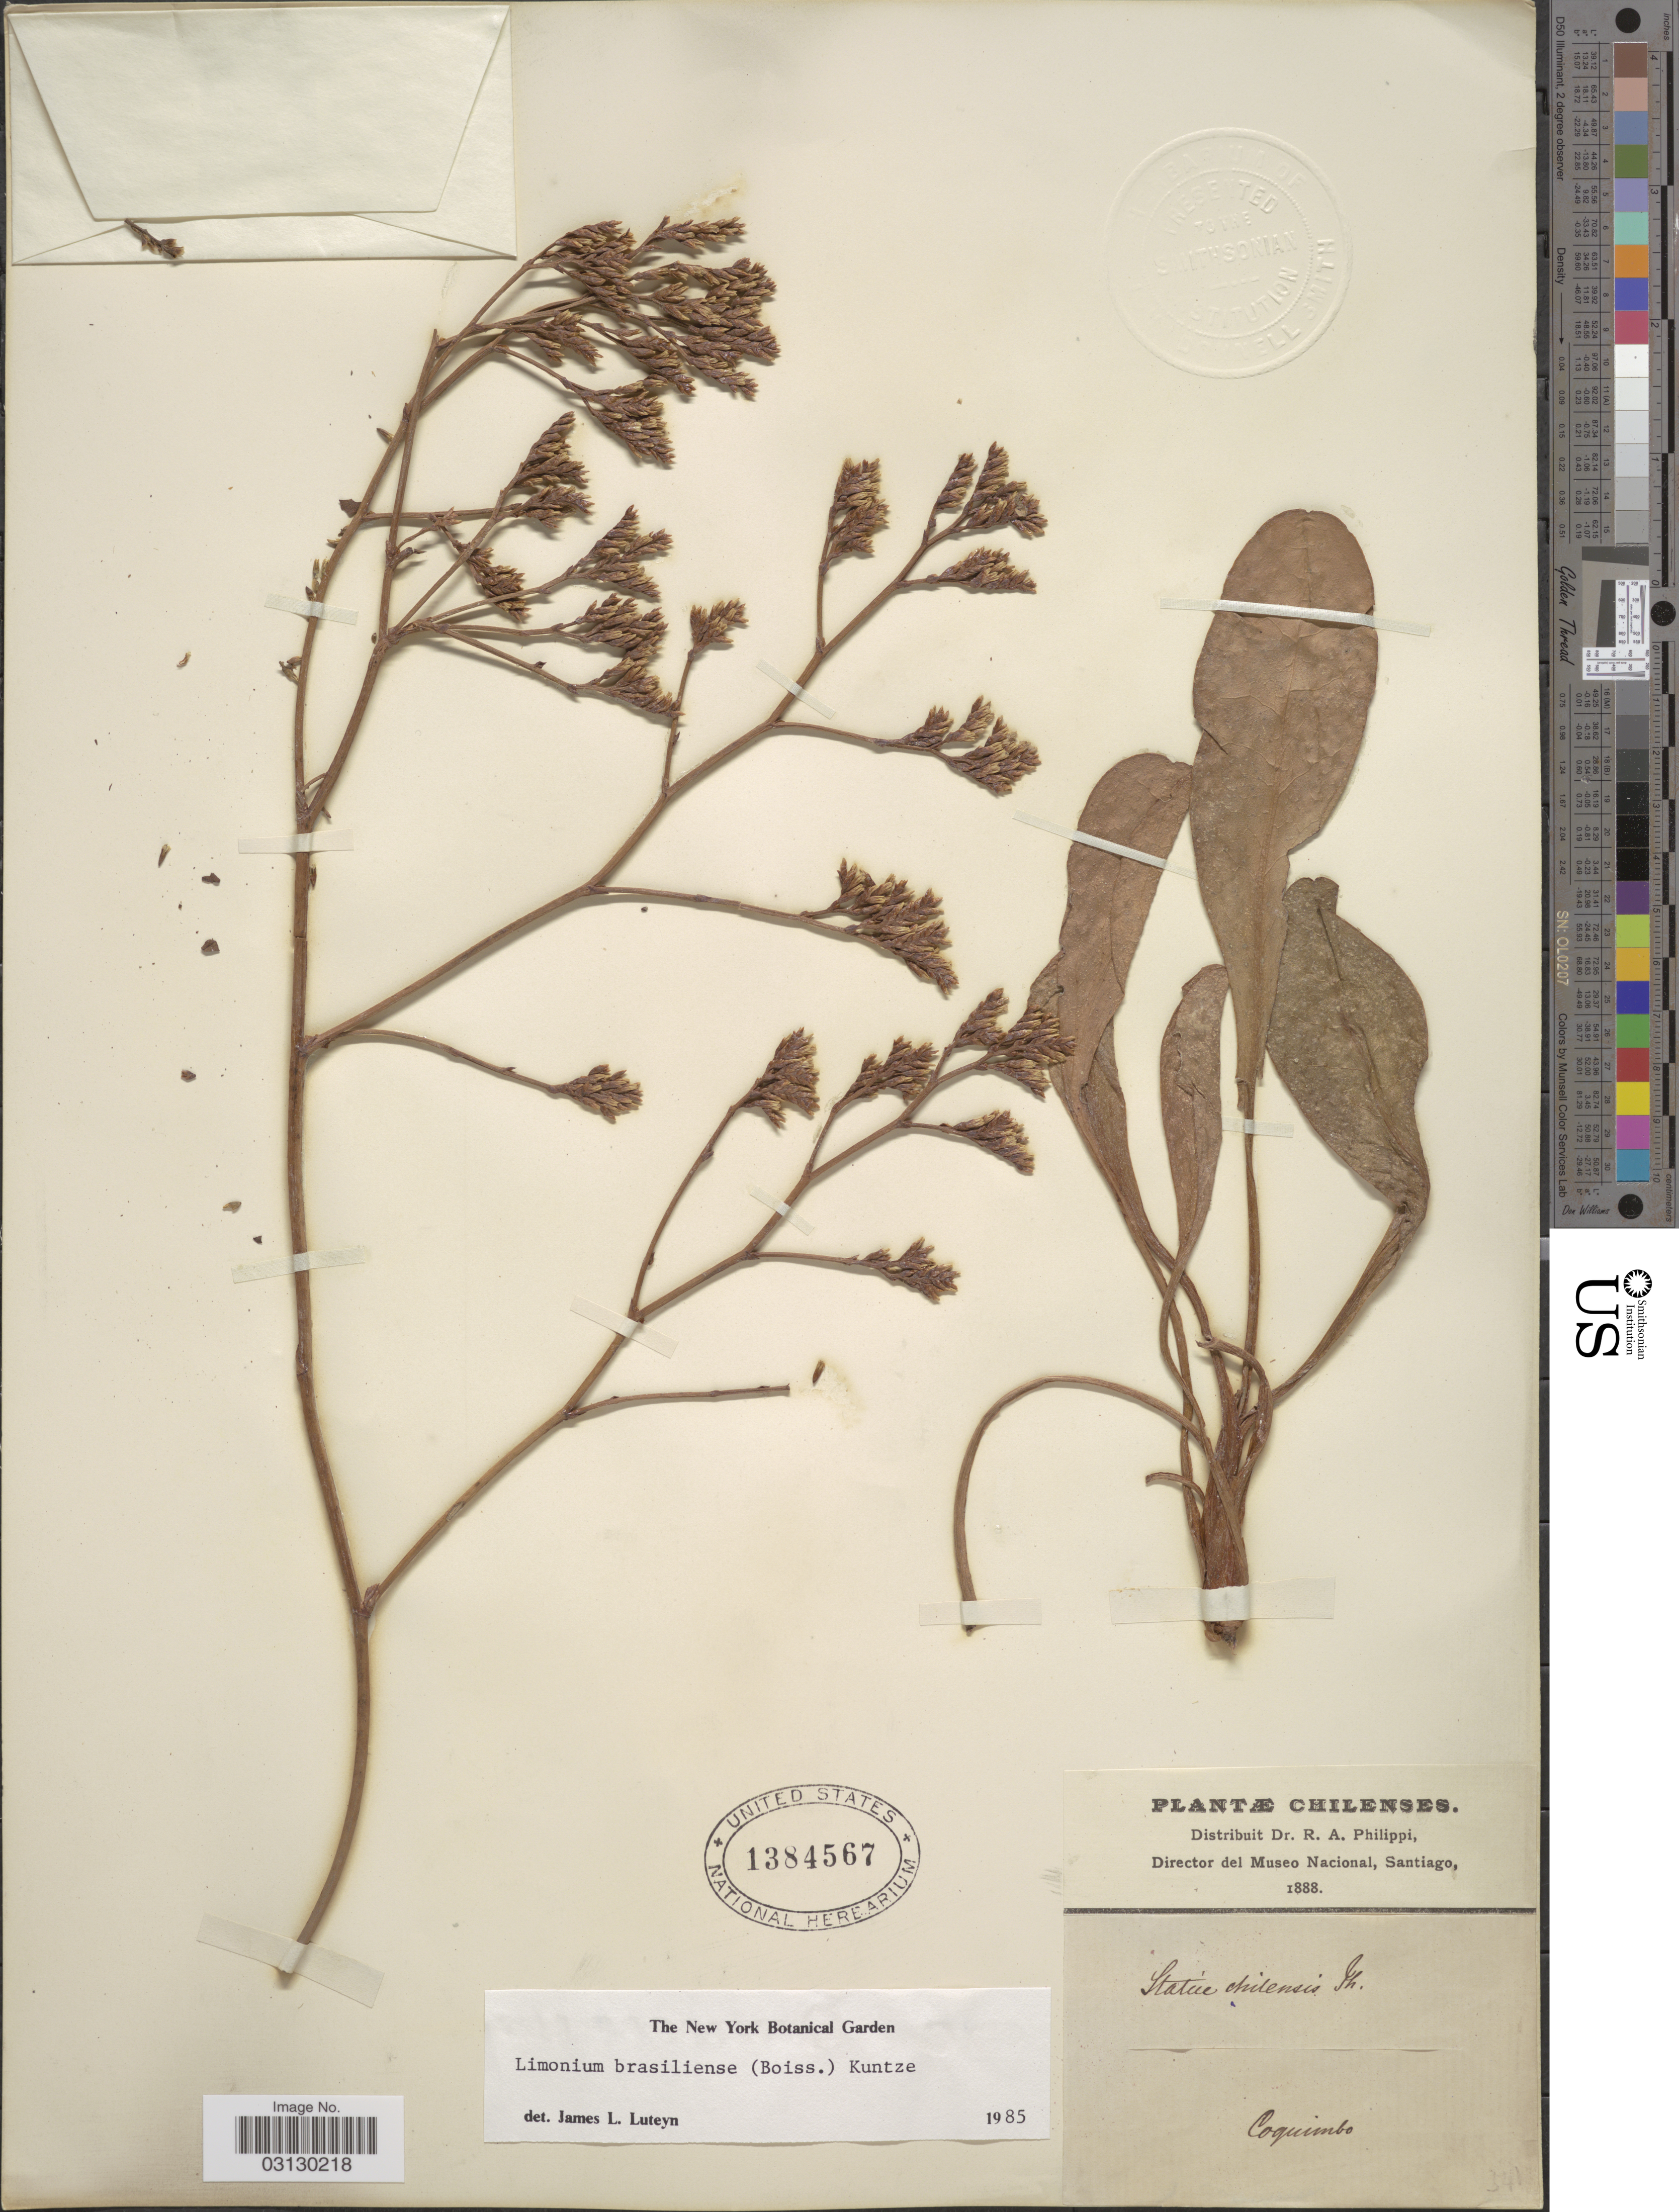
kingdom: Plantae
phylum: Tracheophyta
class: Magnoliopsida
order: Caryophyllales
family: Plumbaginaceae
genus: Limonium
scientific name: Limonium brasiliense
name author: (Boiss.) Kuntze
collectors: ex. herb. R.A. Philippi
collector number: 341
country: Chile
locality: Coquimbo.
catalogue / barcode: US 1384567